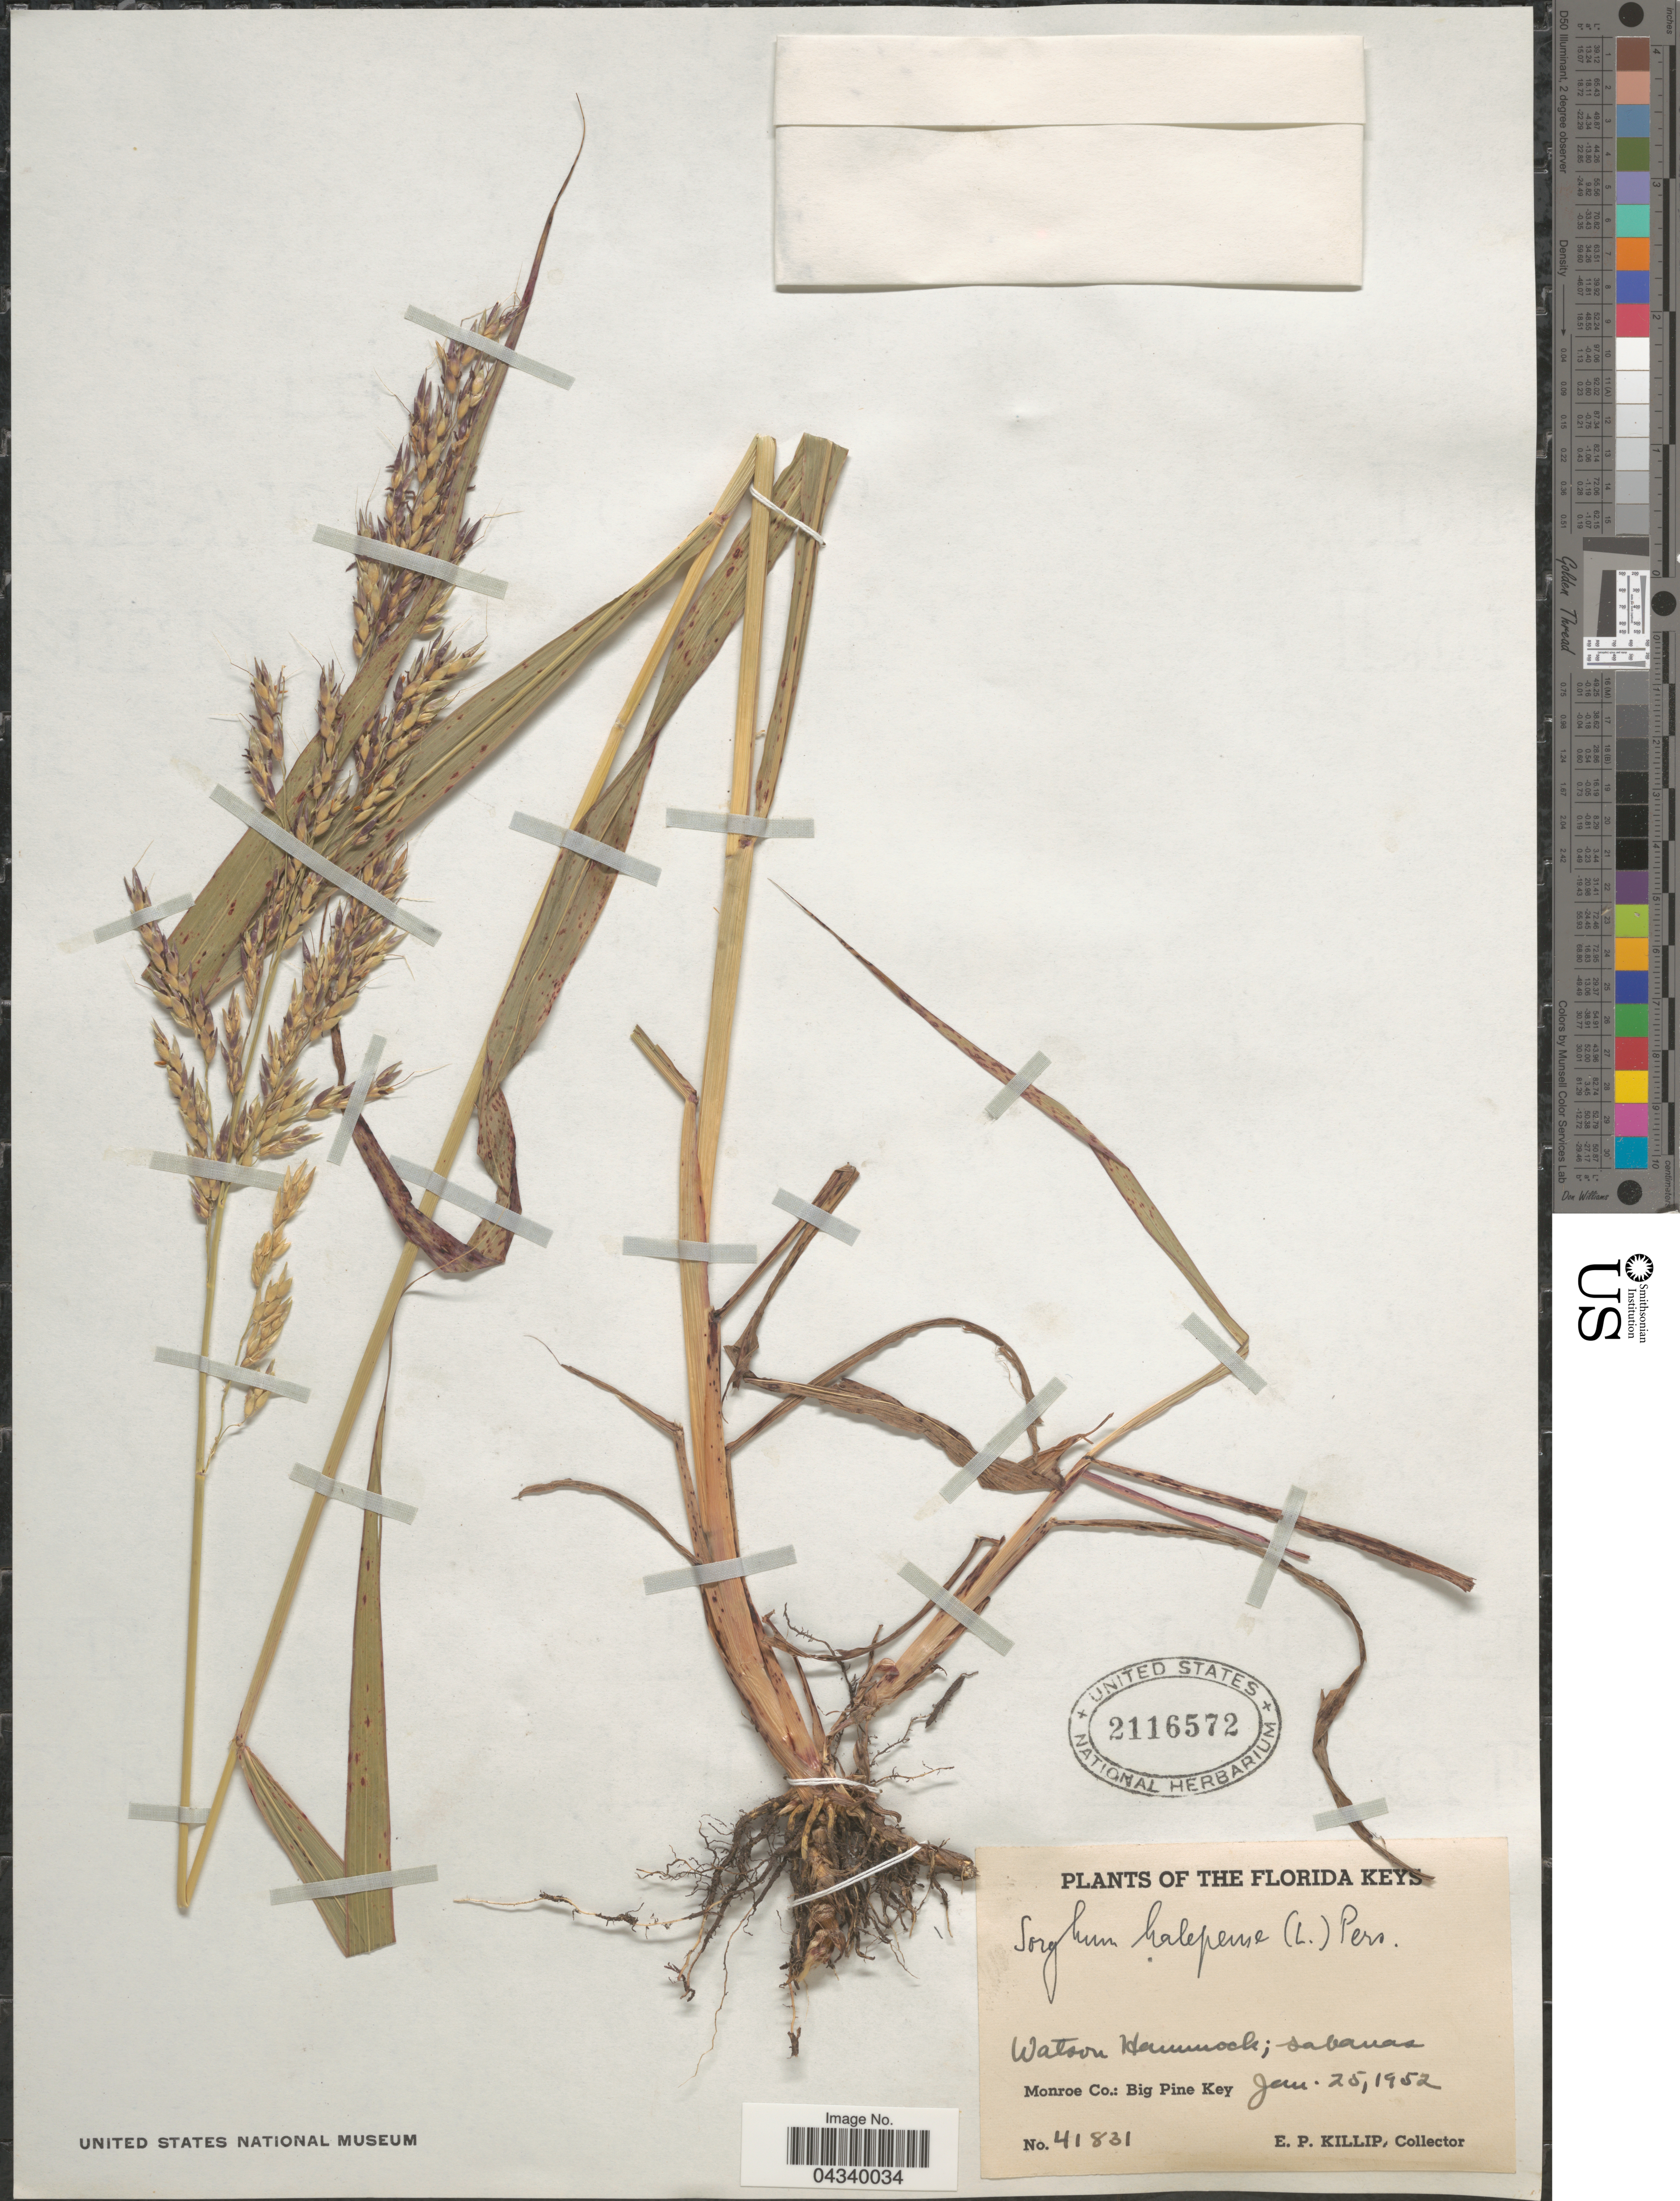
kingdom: Plantae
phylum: Tracheophyta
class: Liliopsida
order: Poales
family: Poaceae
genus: Sorghum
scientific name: Sorghum halepense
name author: (L.) Pers.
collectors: E. P. Killip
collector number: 41831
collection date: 1952-01-25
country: United States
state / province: Florida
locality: The Florida Keys. Watson Hummock; sabanas. Monroe Co.: Big Pine Key.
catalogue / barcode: US 2116572